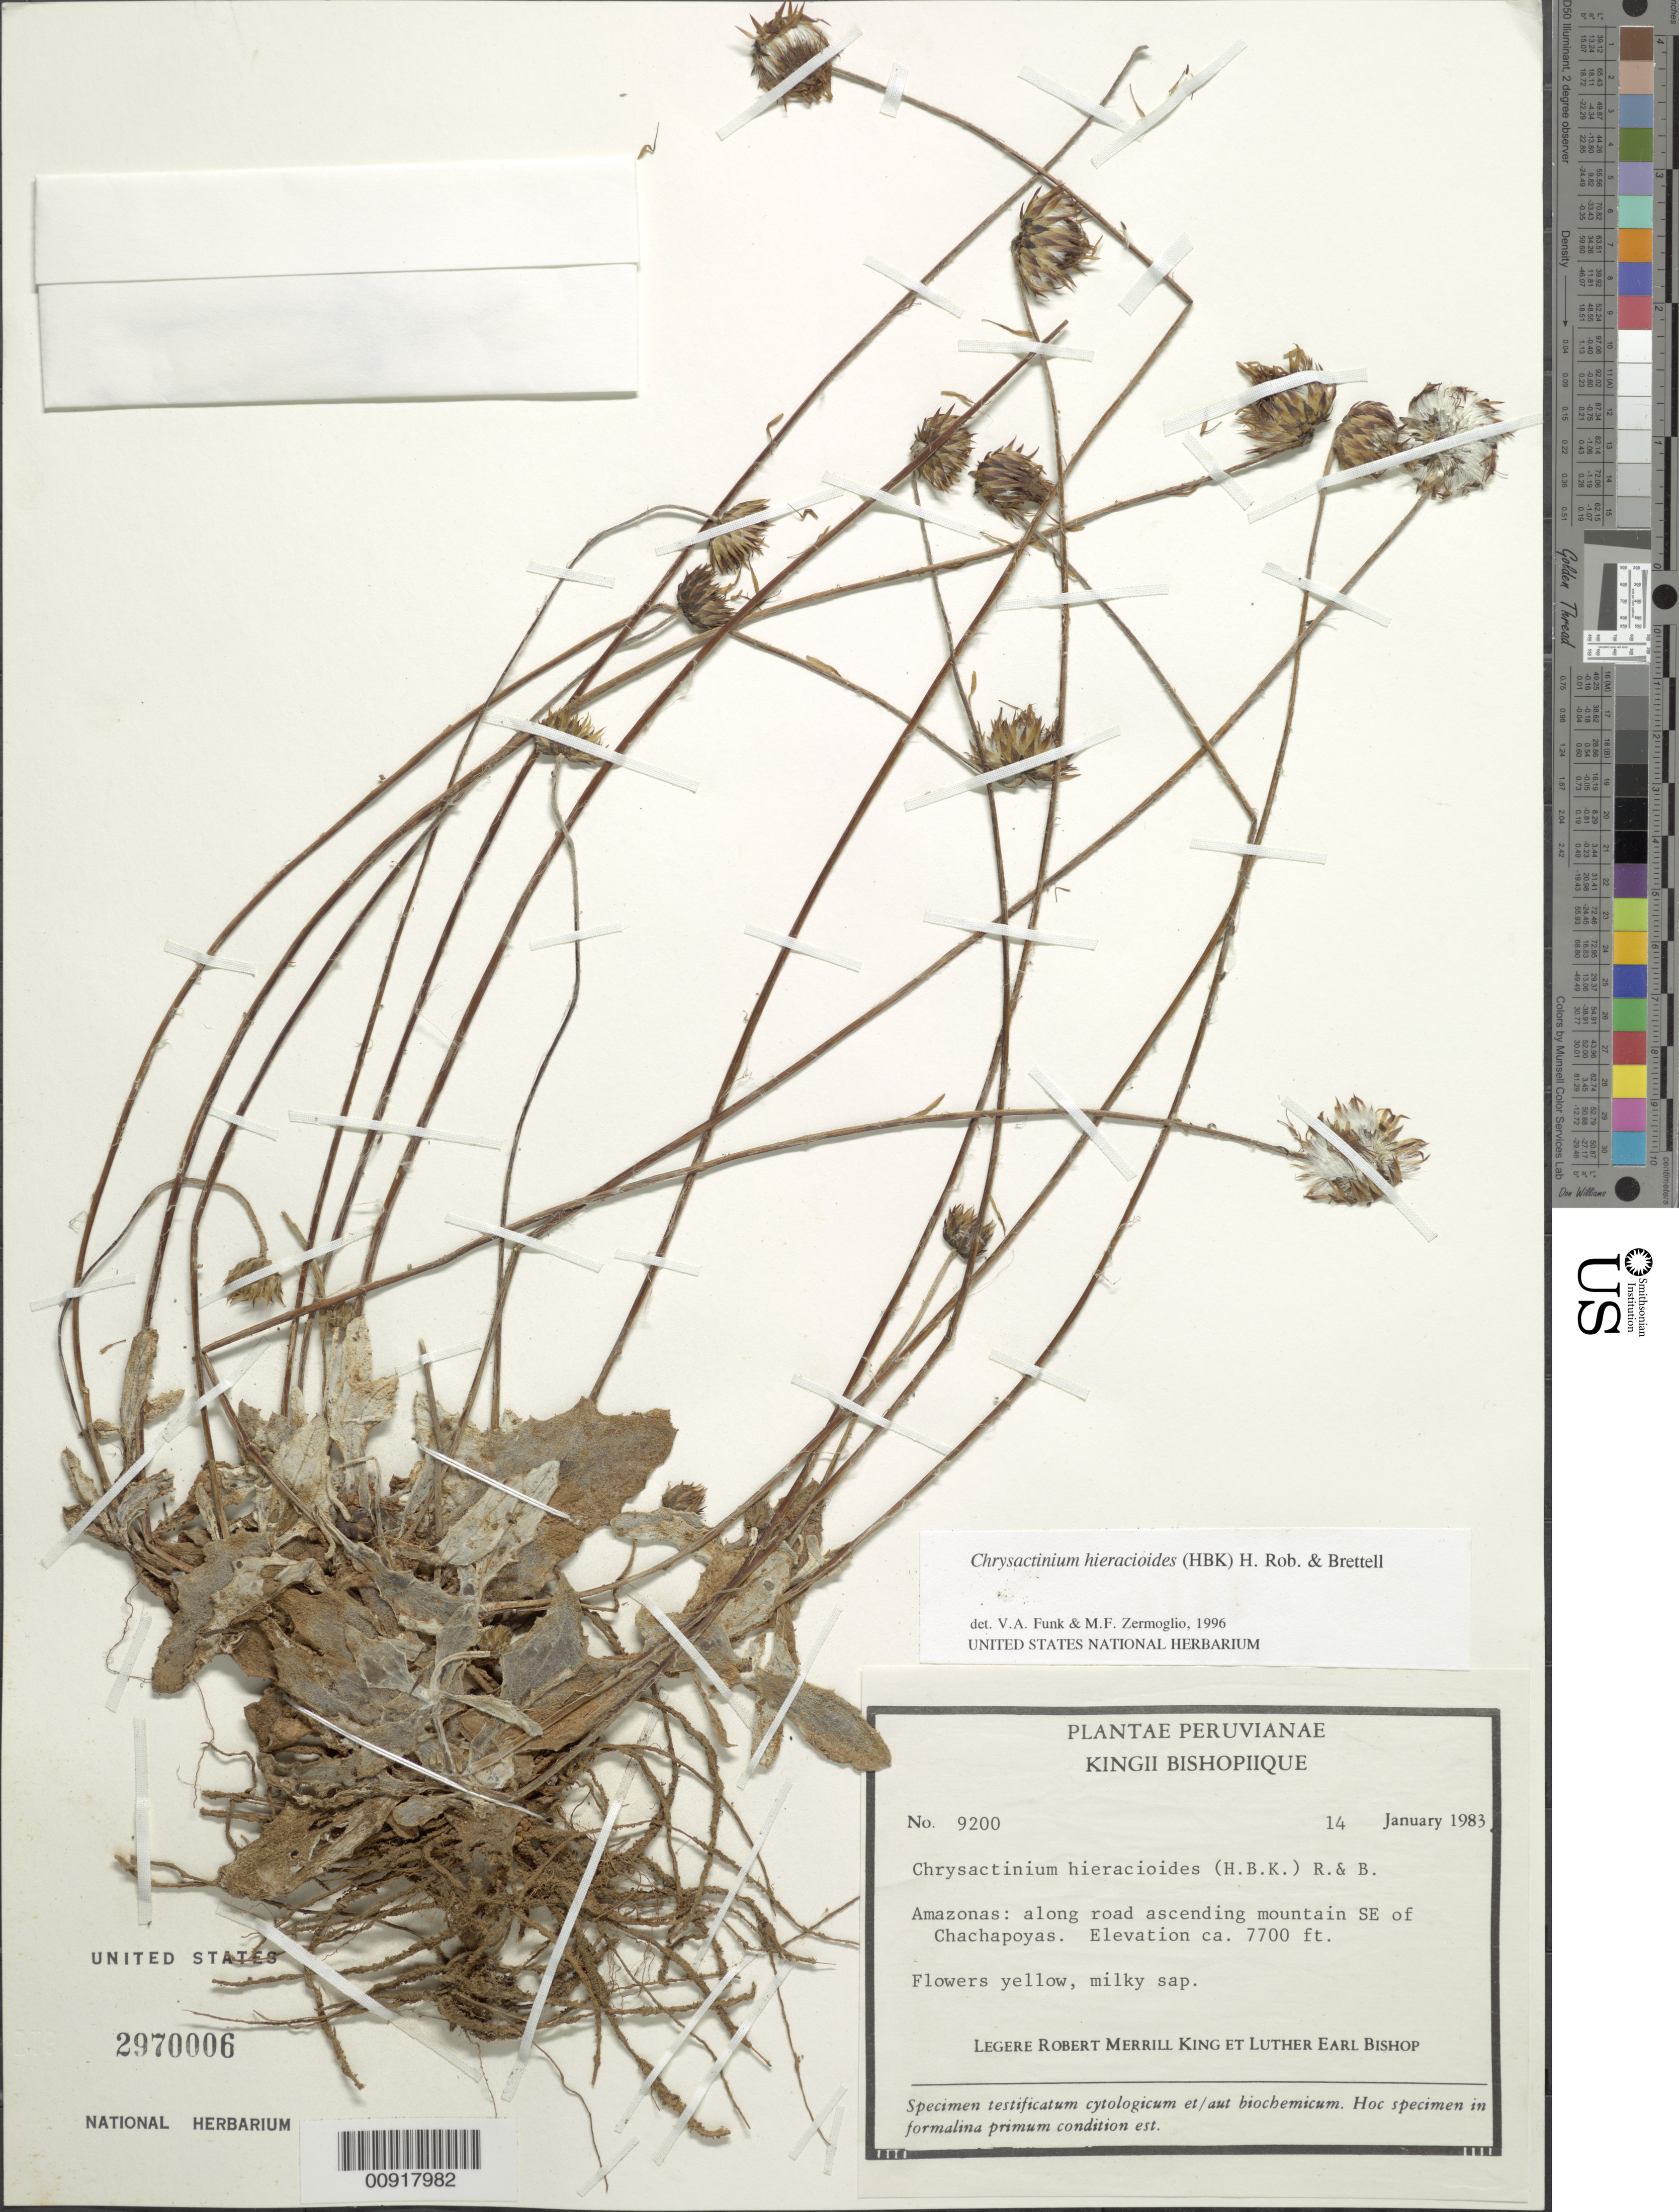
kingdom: Plantae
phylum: Tracheophyta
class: Magnoliopsida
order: Asterales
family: Asteraceae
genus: Chrysactinium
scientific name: Chrysactinium hieracioides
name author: (Kunth) H. Rob. & Brettell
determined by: Funk, V. A.; Zermoglio, M. F.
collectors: R. M. King & L. E. Bishop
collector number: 9200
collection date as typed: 14 January 1983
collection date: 1983-01-14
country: Peru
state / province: Amazonas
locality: Amazonas: along road ascending mountain SE of Chachapoyas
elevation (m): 2347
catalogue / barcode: US 2970006